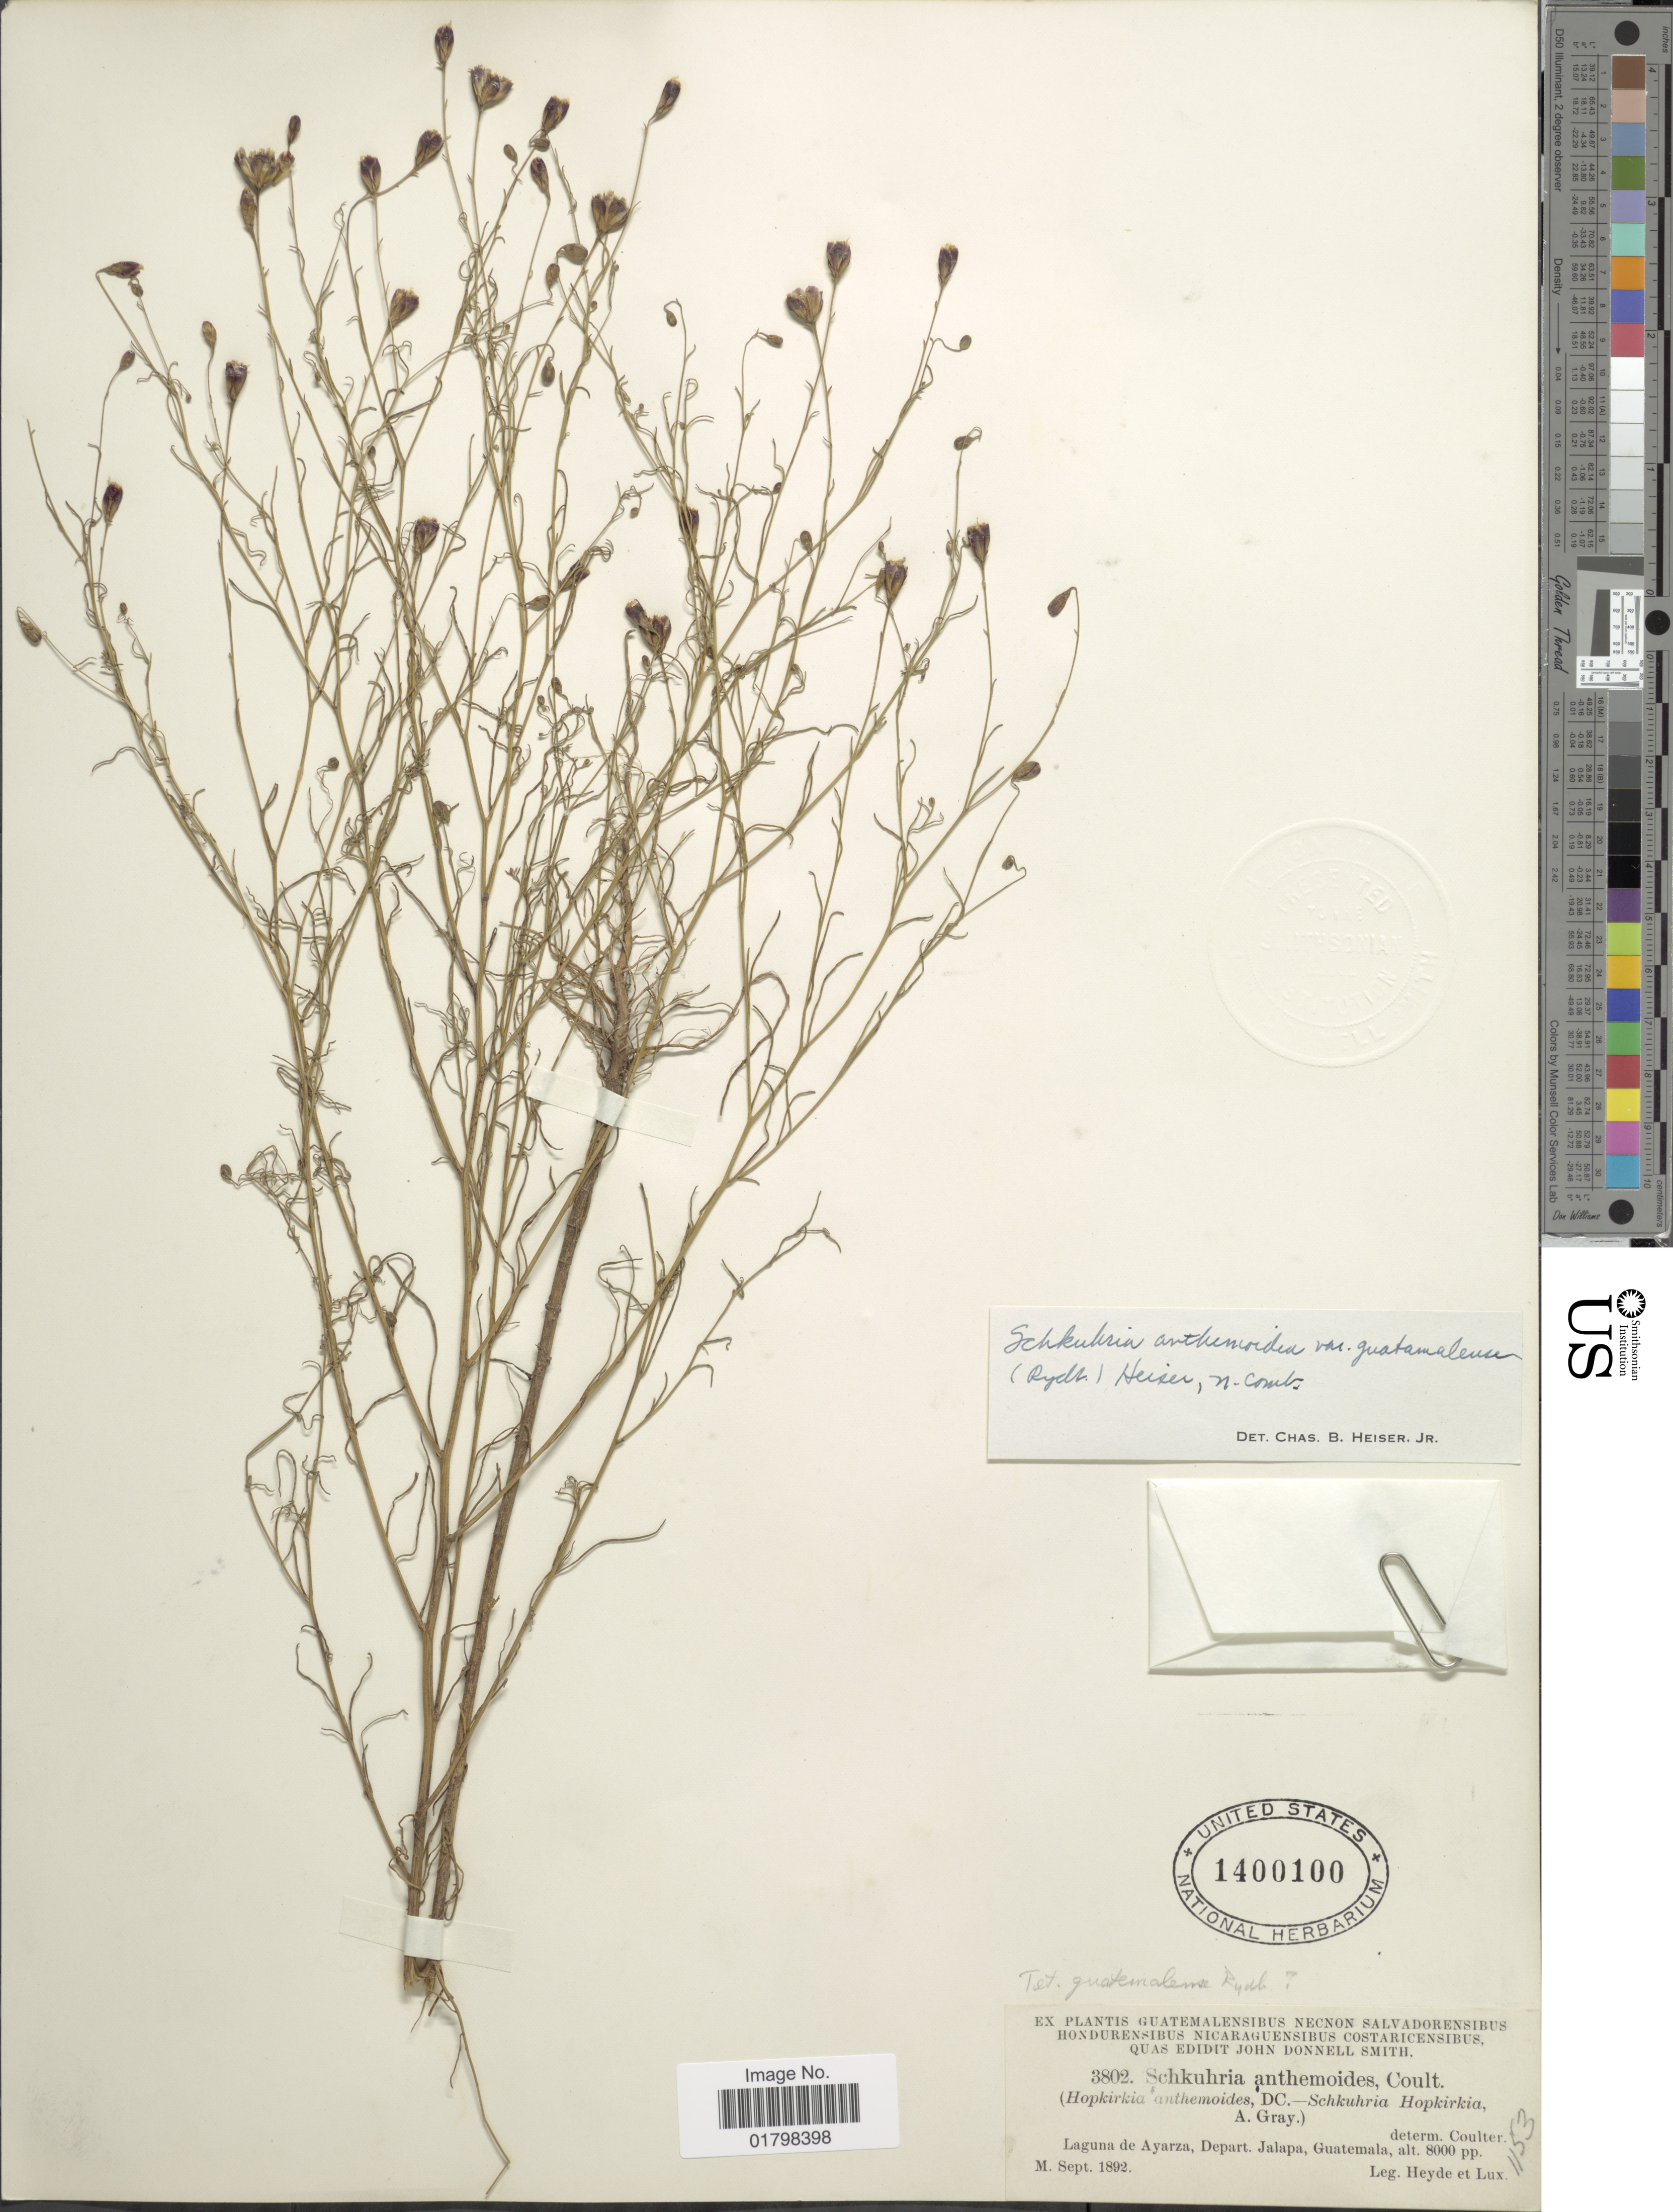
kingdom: Plantae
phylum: Tracheophyta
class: Magnoliopsida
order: Asterales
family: Asteraceae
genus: Schkuhria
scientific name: Schkuhria wislizeni var. guatemalensis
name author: (Rydb.) S.F. Blake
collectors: Heyde & Lux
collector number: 3802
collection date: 1892-09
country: Guatemala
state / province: Jalapa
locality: Laguna de Ayarza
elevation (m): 2438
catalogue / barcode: US 1400100